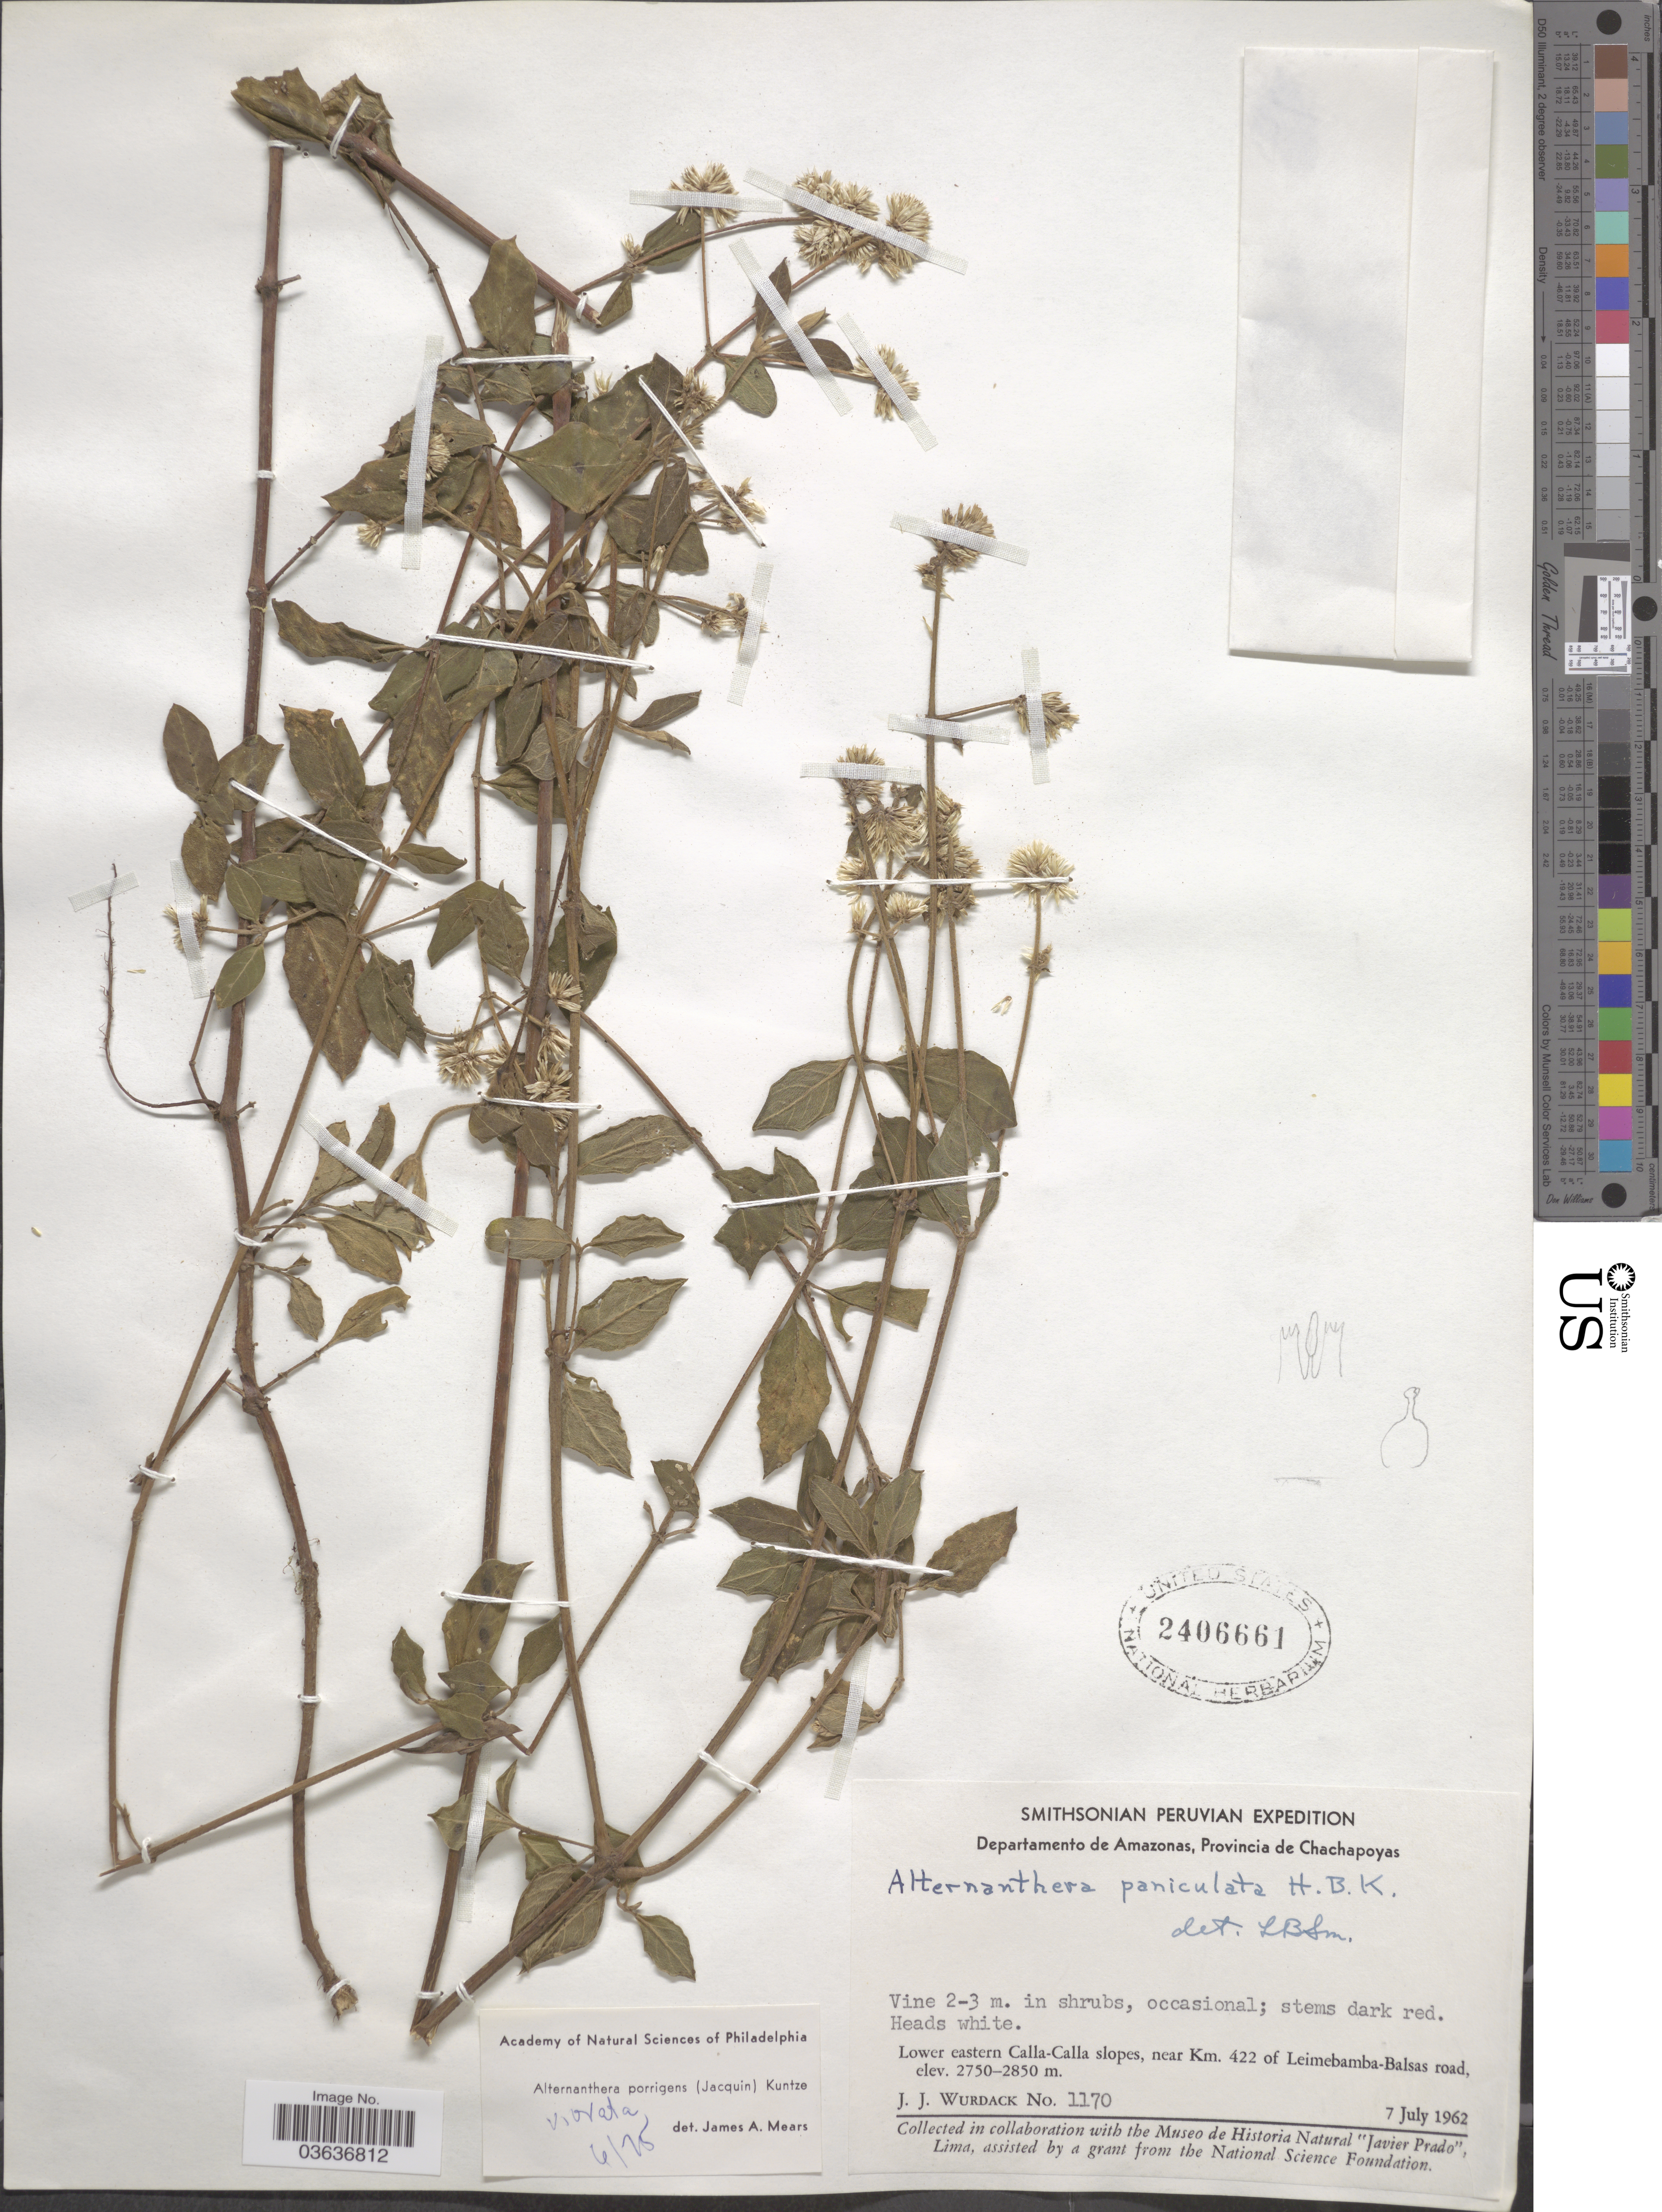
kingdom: Plantae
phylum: Tracheophyta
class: Magnoliopsida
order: Caryophyllales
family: Amaranthaceae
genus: Alternanthera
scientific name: Alternanthera porrigens var. ovata Mears var. nov. ined.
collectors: J. J. Wurdack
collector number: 1170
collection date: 1962-07-07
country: Peru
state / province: Amazonas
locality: Departamento de Amazonas. Provincia de Chachapoyas. Lower eastern Calla-Calla slopes, near Km. 422 of Leimebamba-Balsas road.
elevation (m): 2750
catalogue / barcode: US 2406661